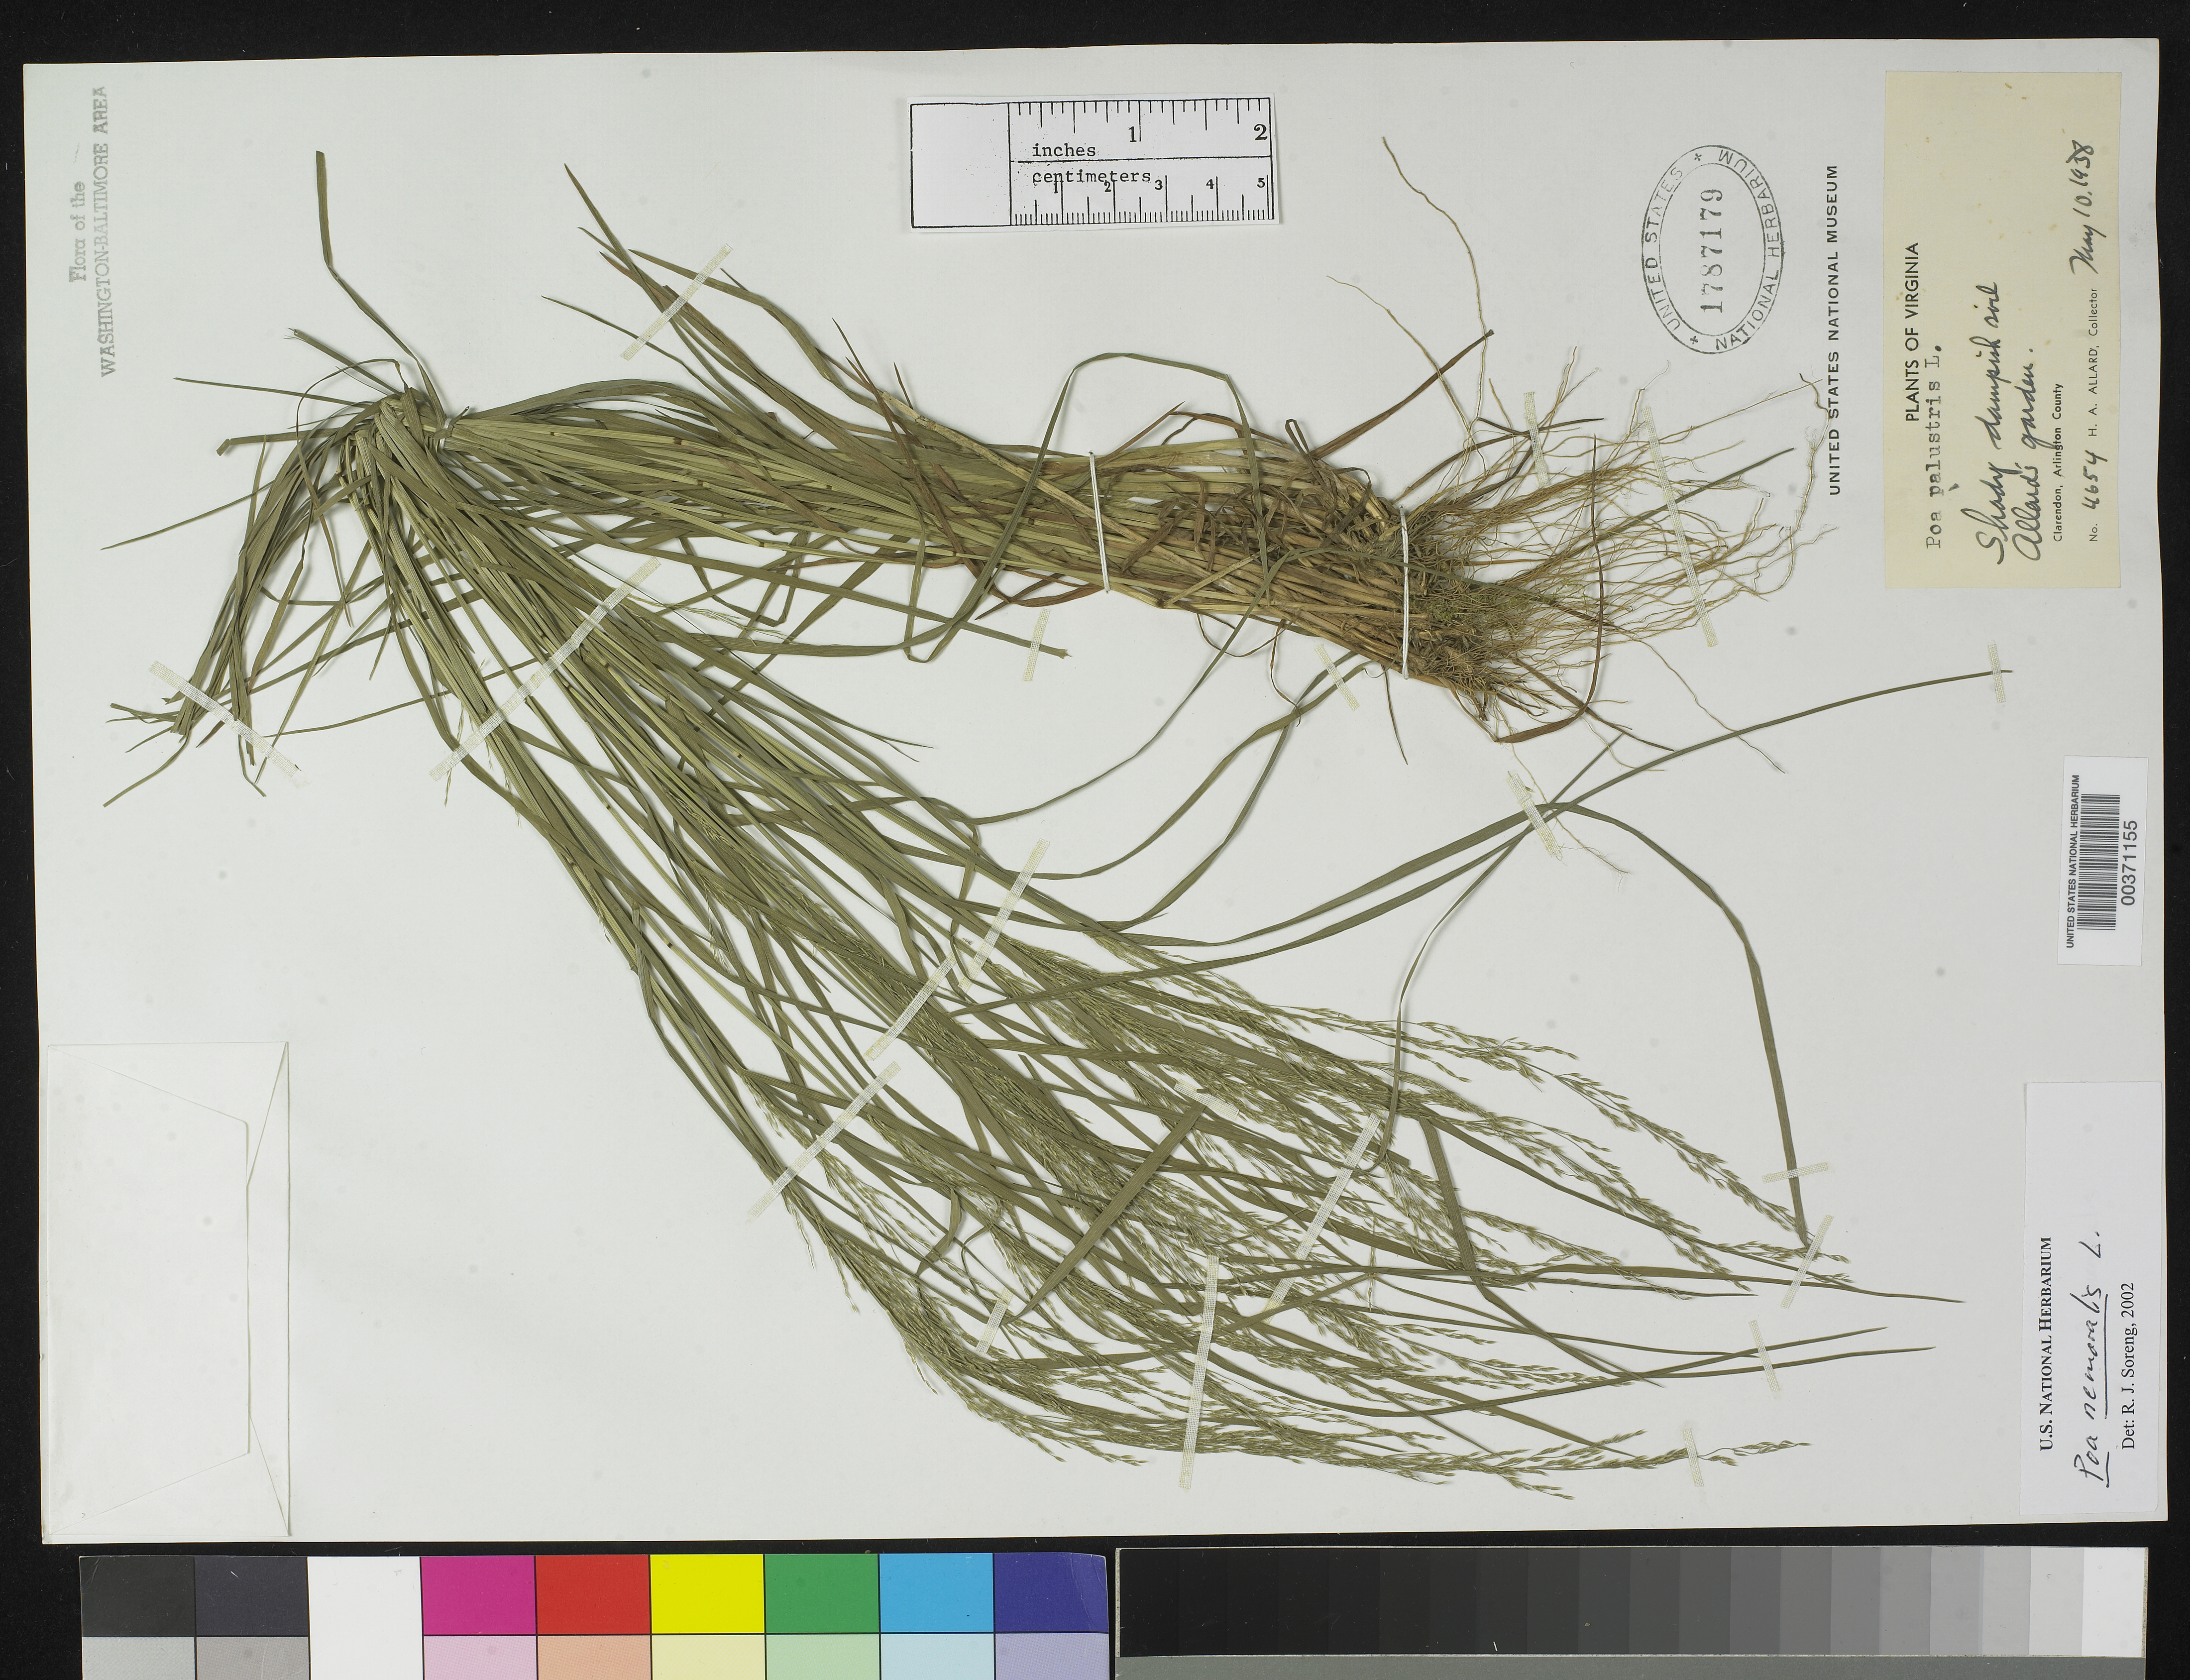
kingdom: Plantae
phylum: Tracheophyta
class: Liliopsida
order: Poales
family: Poaceae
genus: Poa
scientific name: Poa nemoralis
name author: L.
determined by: Soreng, Robert J., Research Associate (BOT), Smithsonian Institution - National Museum of Natural History (UNITED STATES)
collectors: H. A. Allard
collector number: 4654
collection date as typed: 10 May 1938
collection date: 1938-05-10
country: United States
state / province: Virginia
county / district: Arlington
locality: Allards Garden, Clarendon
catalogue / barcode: US 1787179